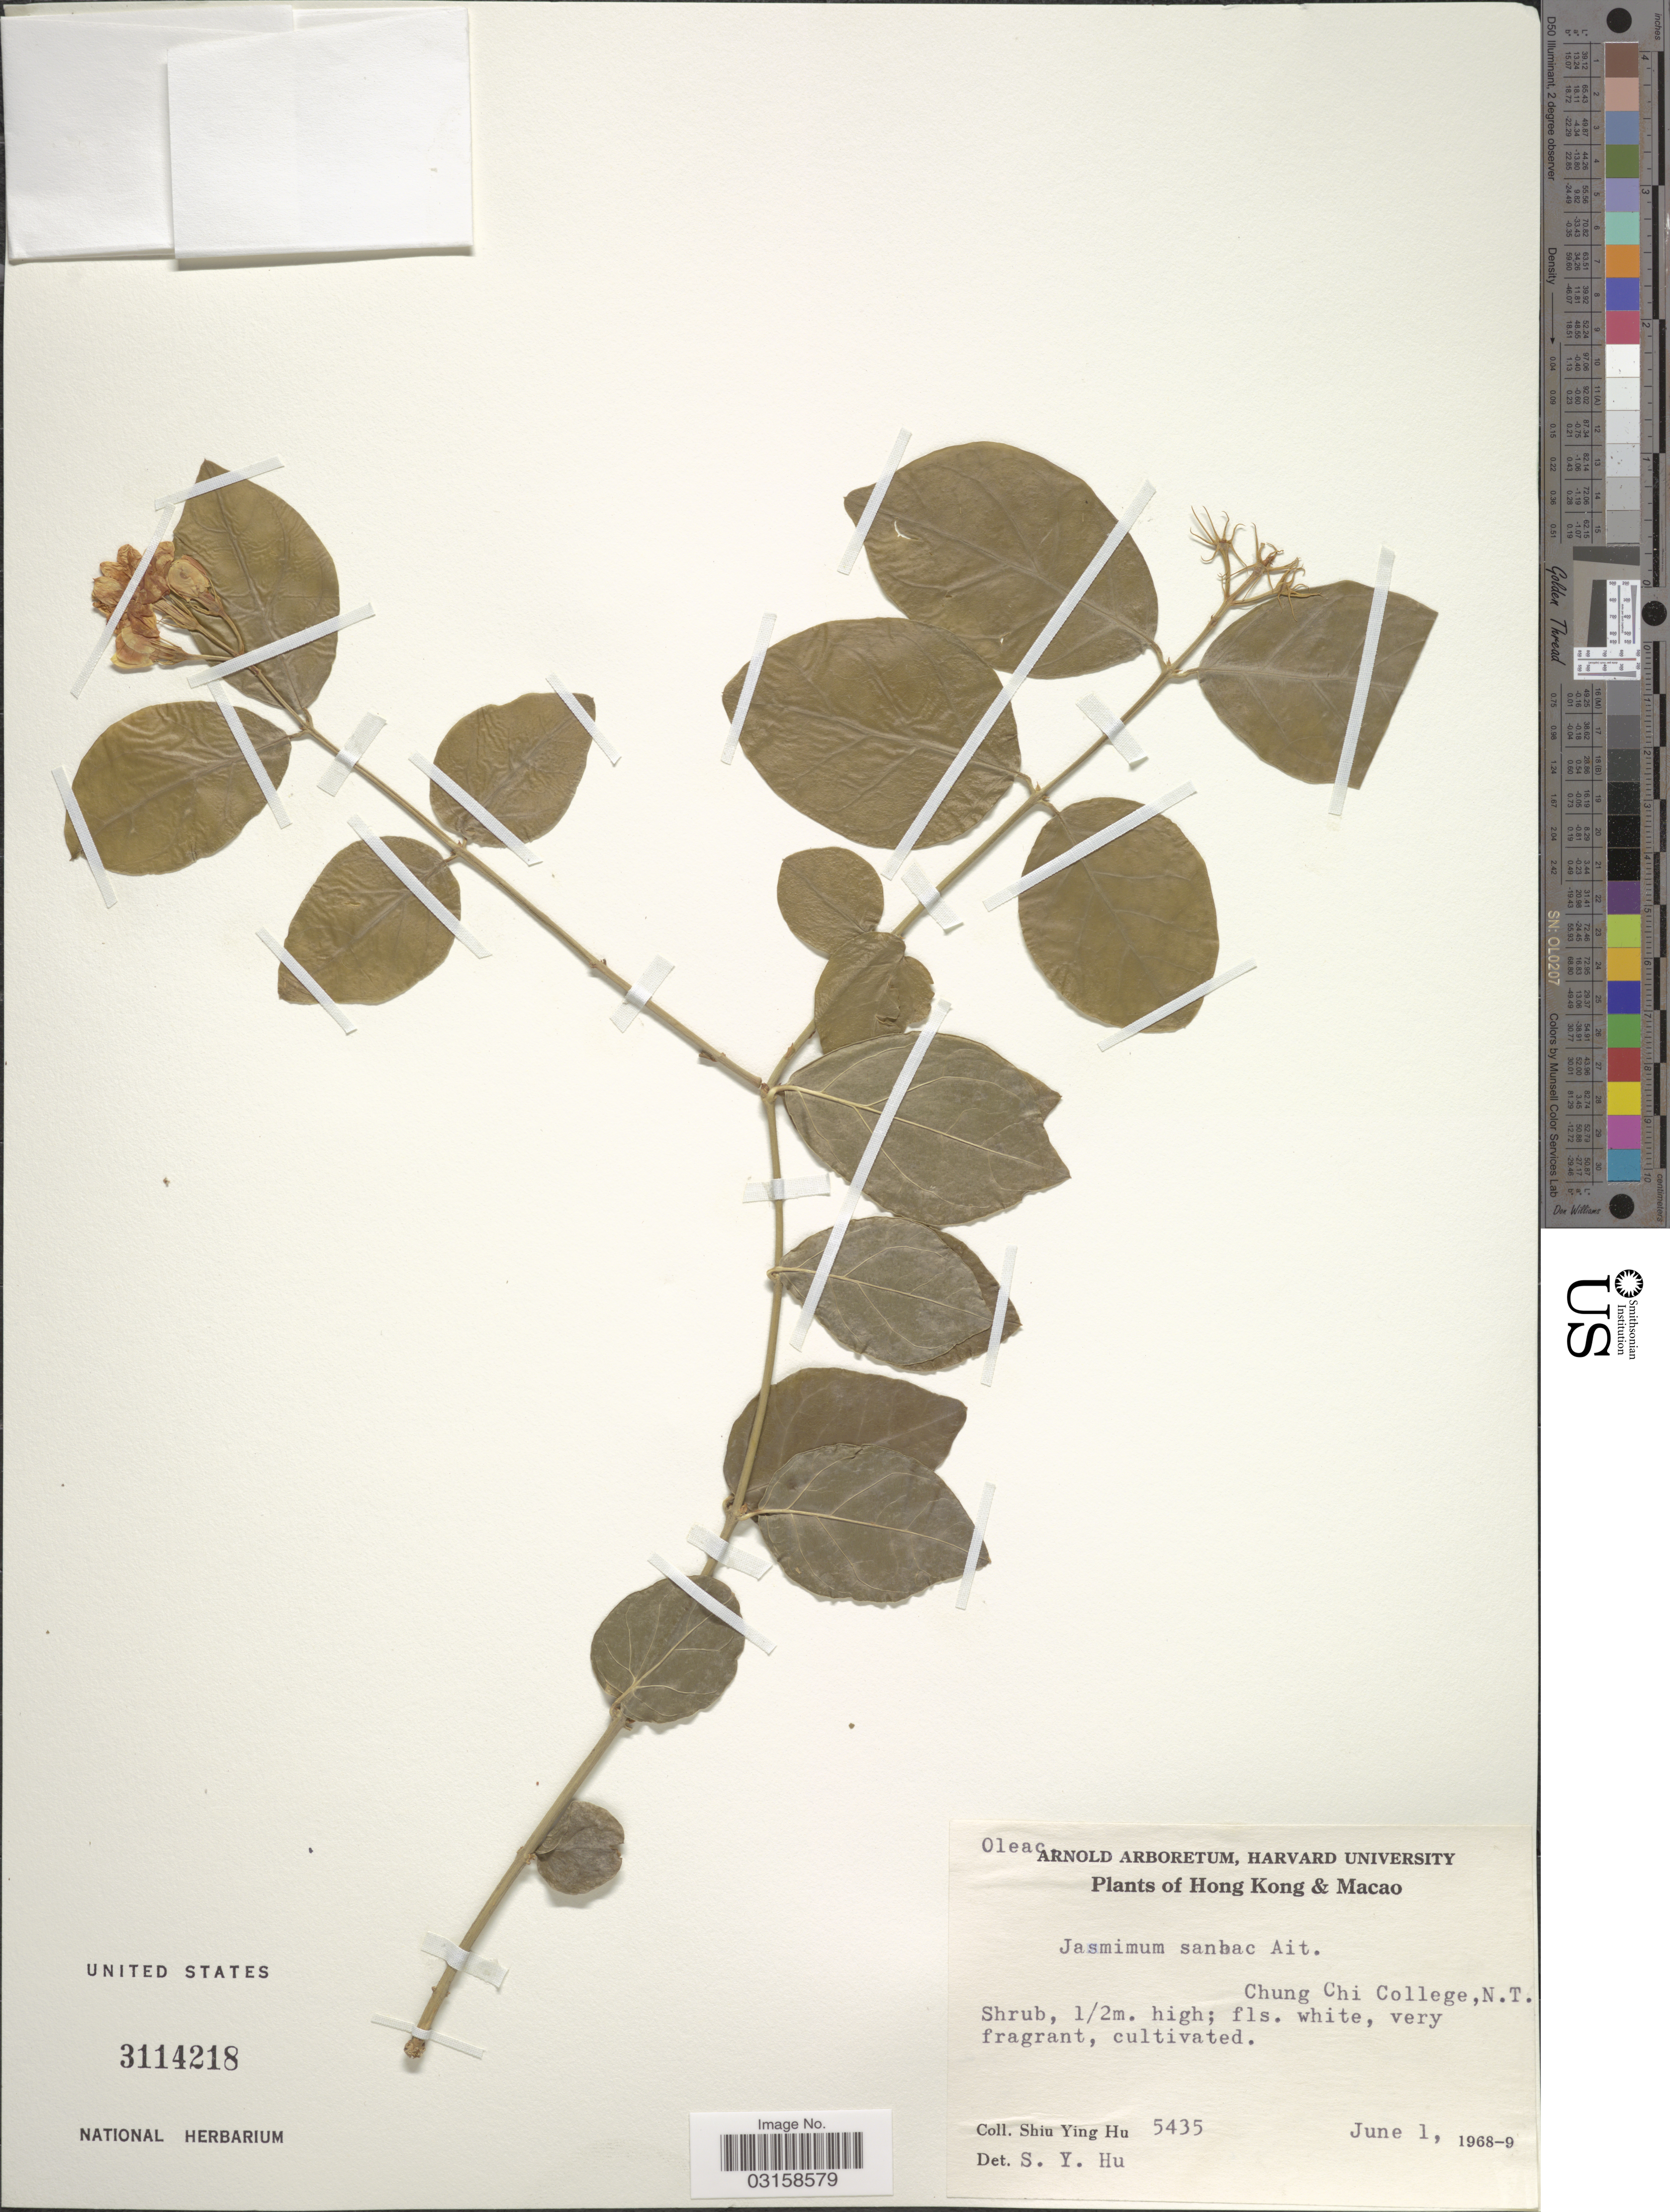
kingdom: Plantae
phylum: Tracheophyta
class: Magnoliopsida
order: Lamiales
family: Oleaceae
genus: Jasminum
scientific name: Jasminum sambac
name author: (L.) Aiton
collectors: S. Y. Hu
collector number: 5435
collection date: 1968-06-01/1969-06-01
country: China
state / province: Hong Kong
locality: Macao. Chung Chi College, N. T.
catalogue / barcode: US 3114218